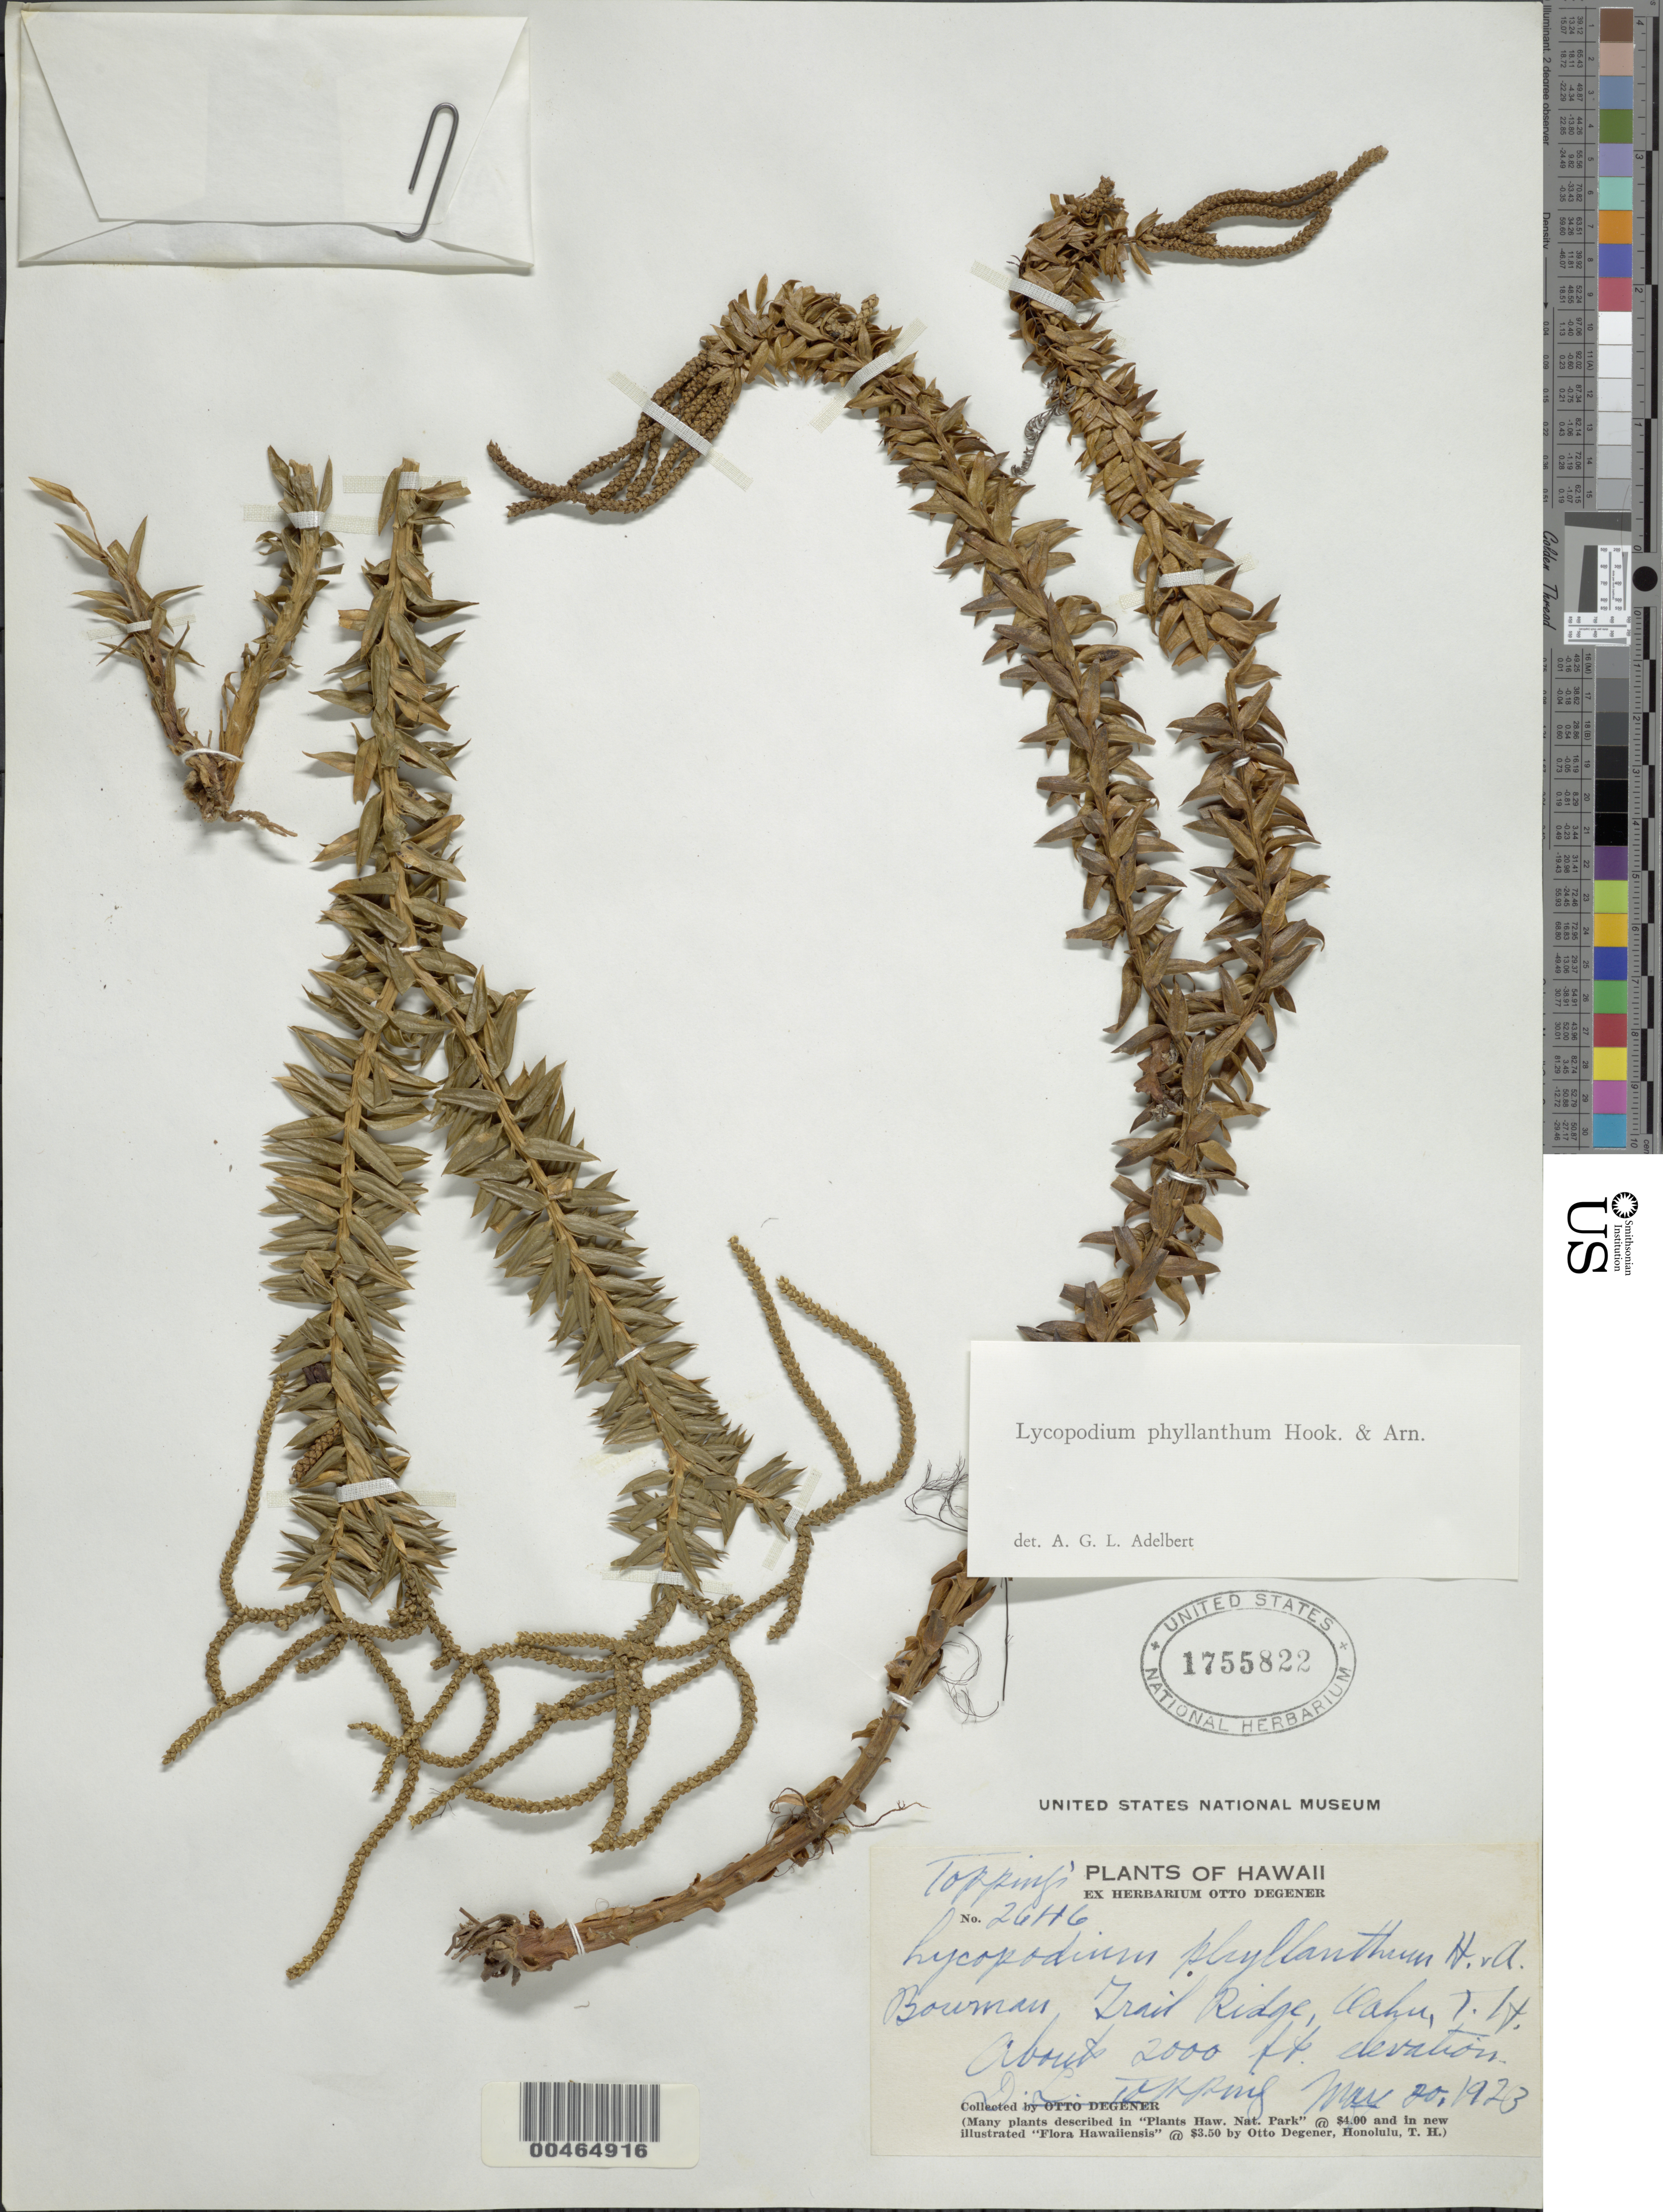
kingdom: Plantae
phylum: Tracheophyta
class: Lycopodiopsida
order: Lycopodiales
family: Lycopodiaceae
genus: Phlegmariurus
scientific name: Phlegmariurus phyllanthus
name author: (Hook. & Arn.) R.D. Dixit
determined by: Field, A. R.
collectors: D. L. Topping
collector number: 2646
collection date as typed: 20 May 1923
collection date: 1923-05-20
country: United States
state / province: Hawaii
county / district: Honolulu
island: Oahu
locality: Bowman Trail Ridge, Oahu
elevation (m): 610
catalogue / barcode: US 1755822